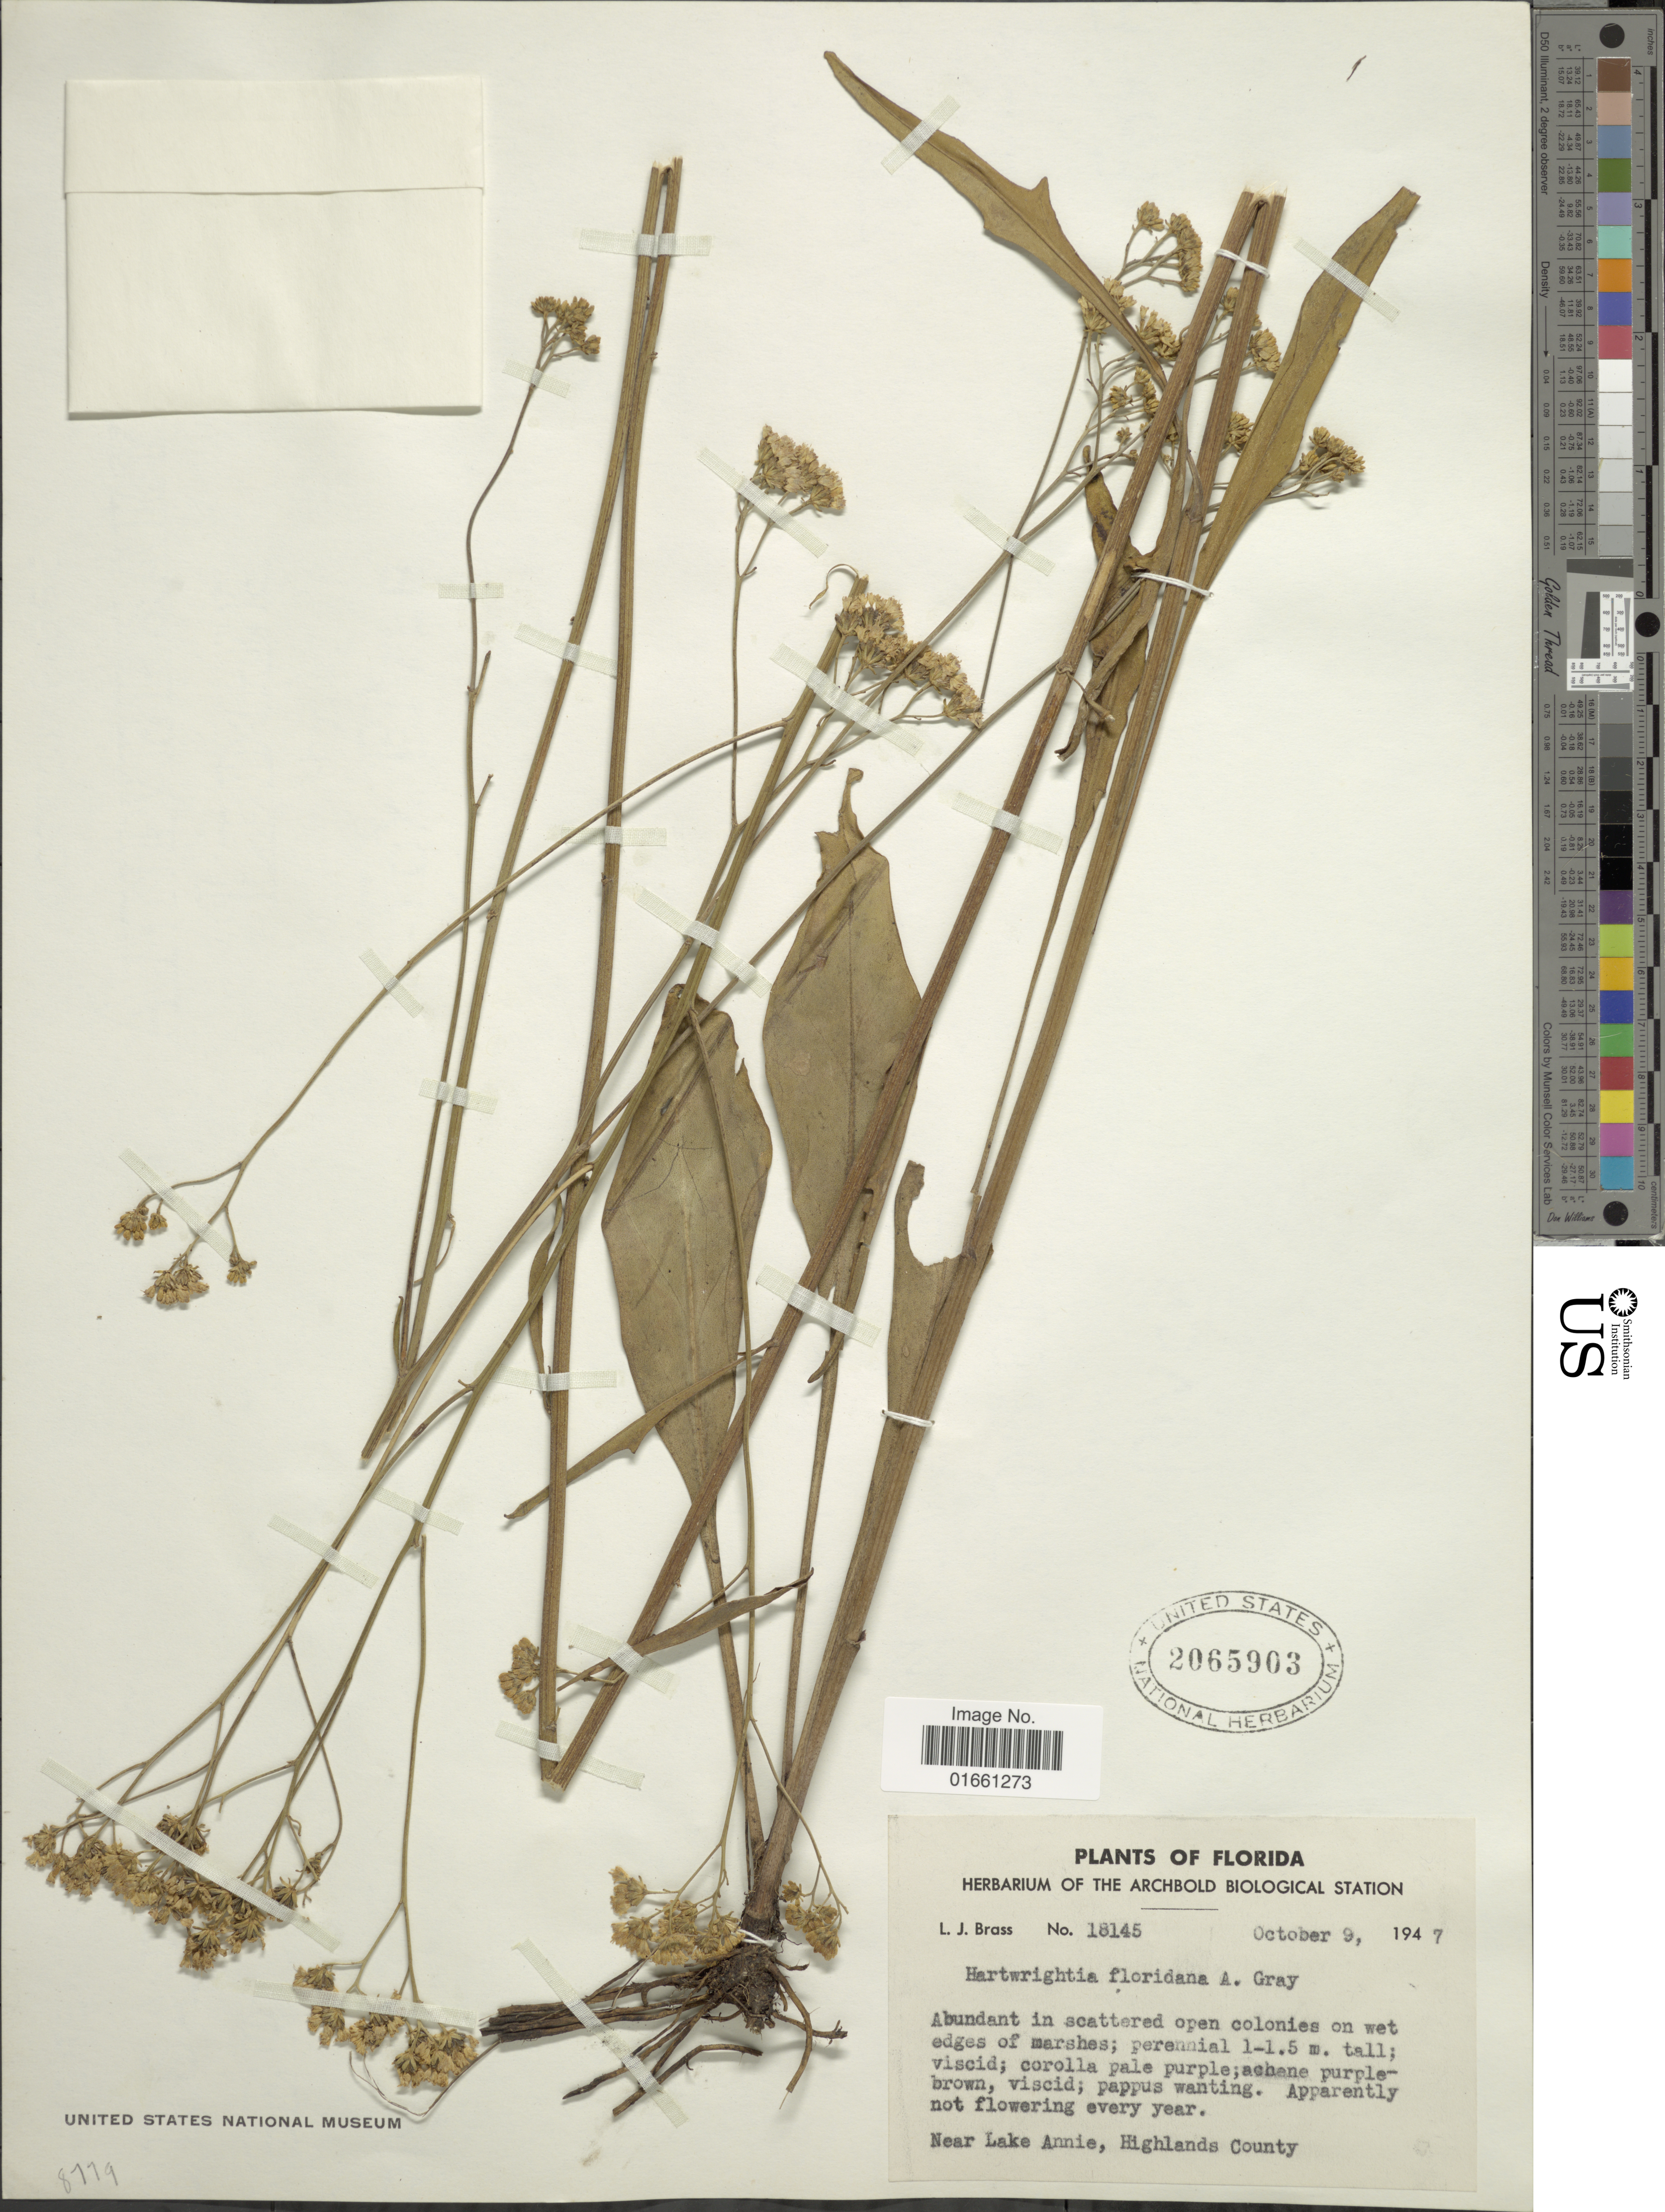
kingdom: Plantae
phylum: Tracheophyta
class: Magnoliopsida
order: Asterales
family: Asteraceae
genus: Hartwrightia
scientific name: Hartwrightia floridana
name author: A. Gray ex S. Watson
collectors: L. J. Brass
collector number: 18145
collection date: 1947-10-09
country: United States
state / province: Florida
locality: Near Lake Annie, Highlands County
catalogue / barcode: US 2065903